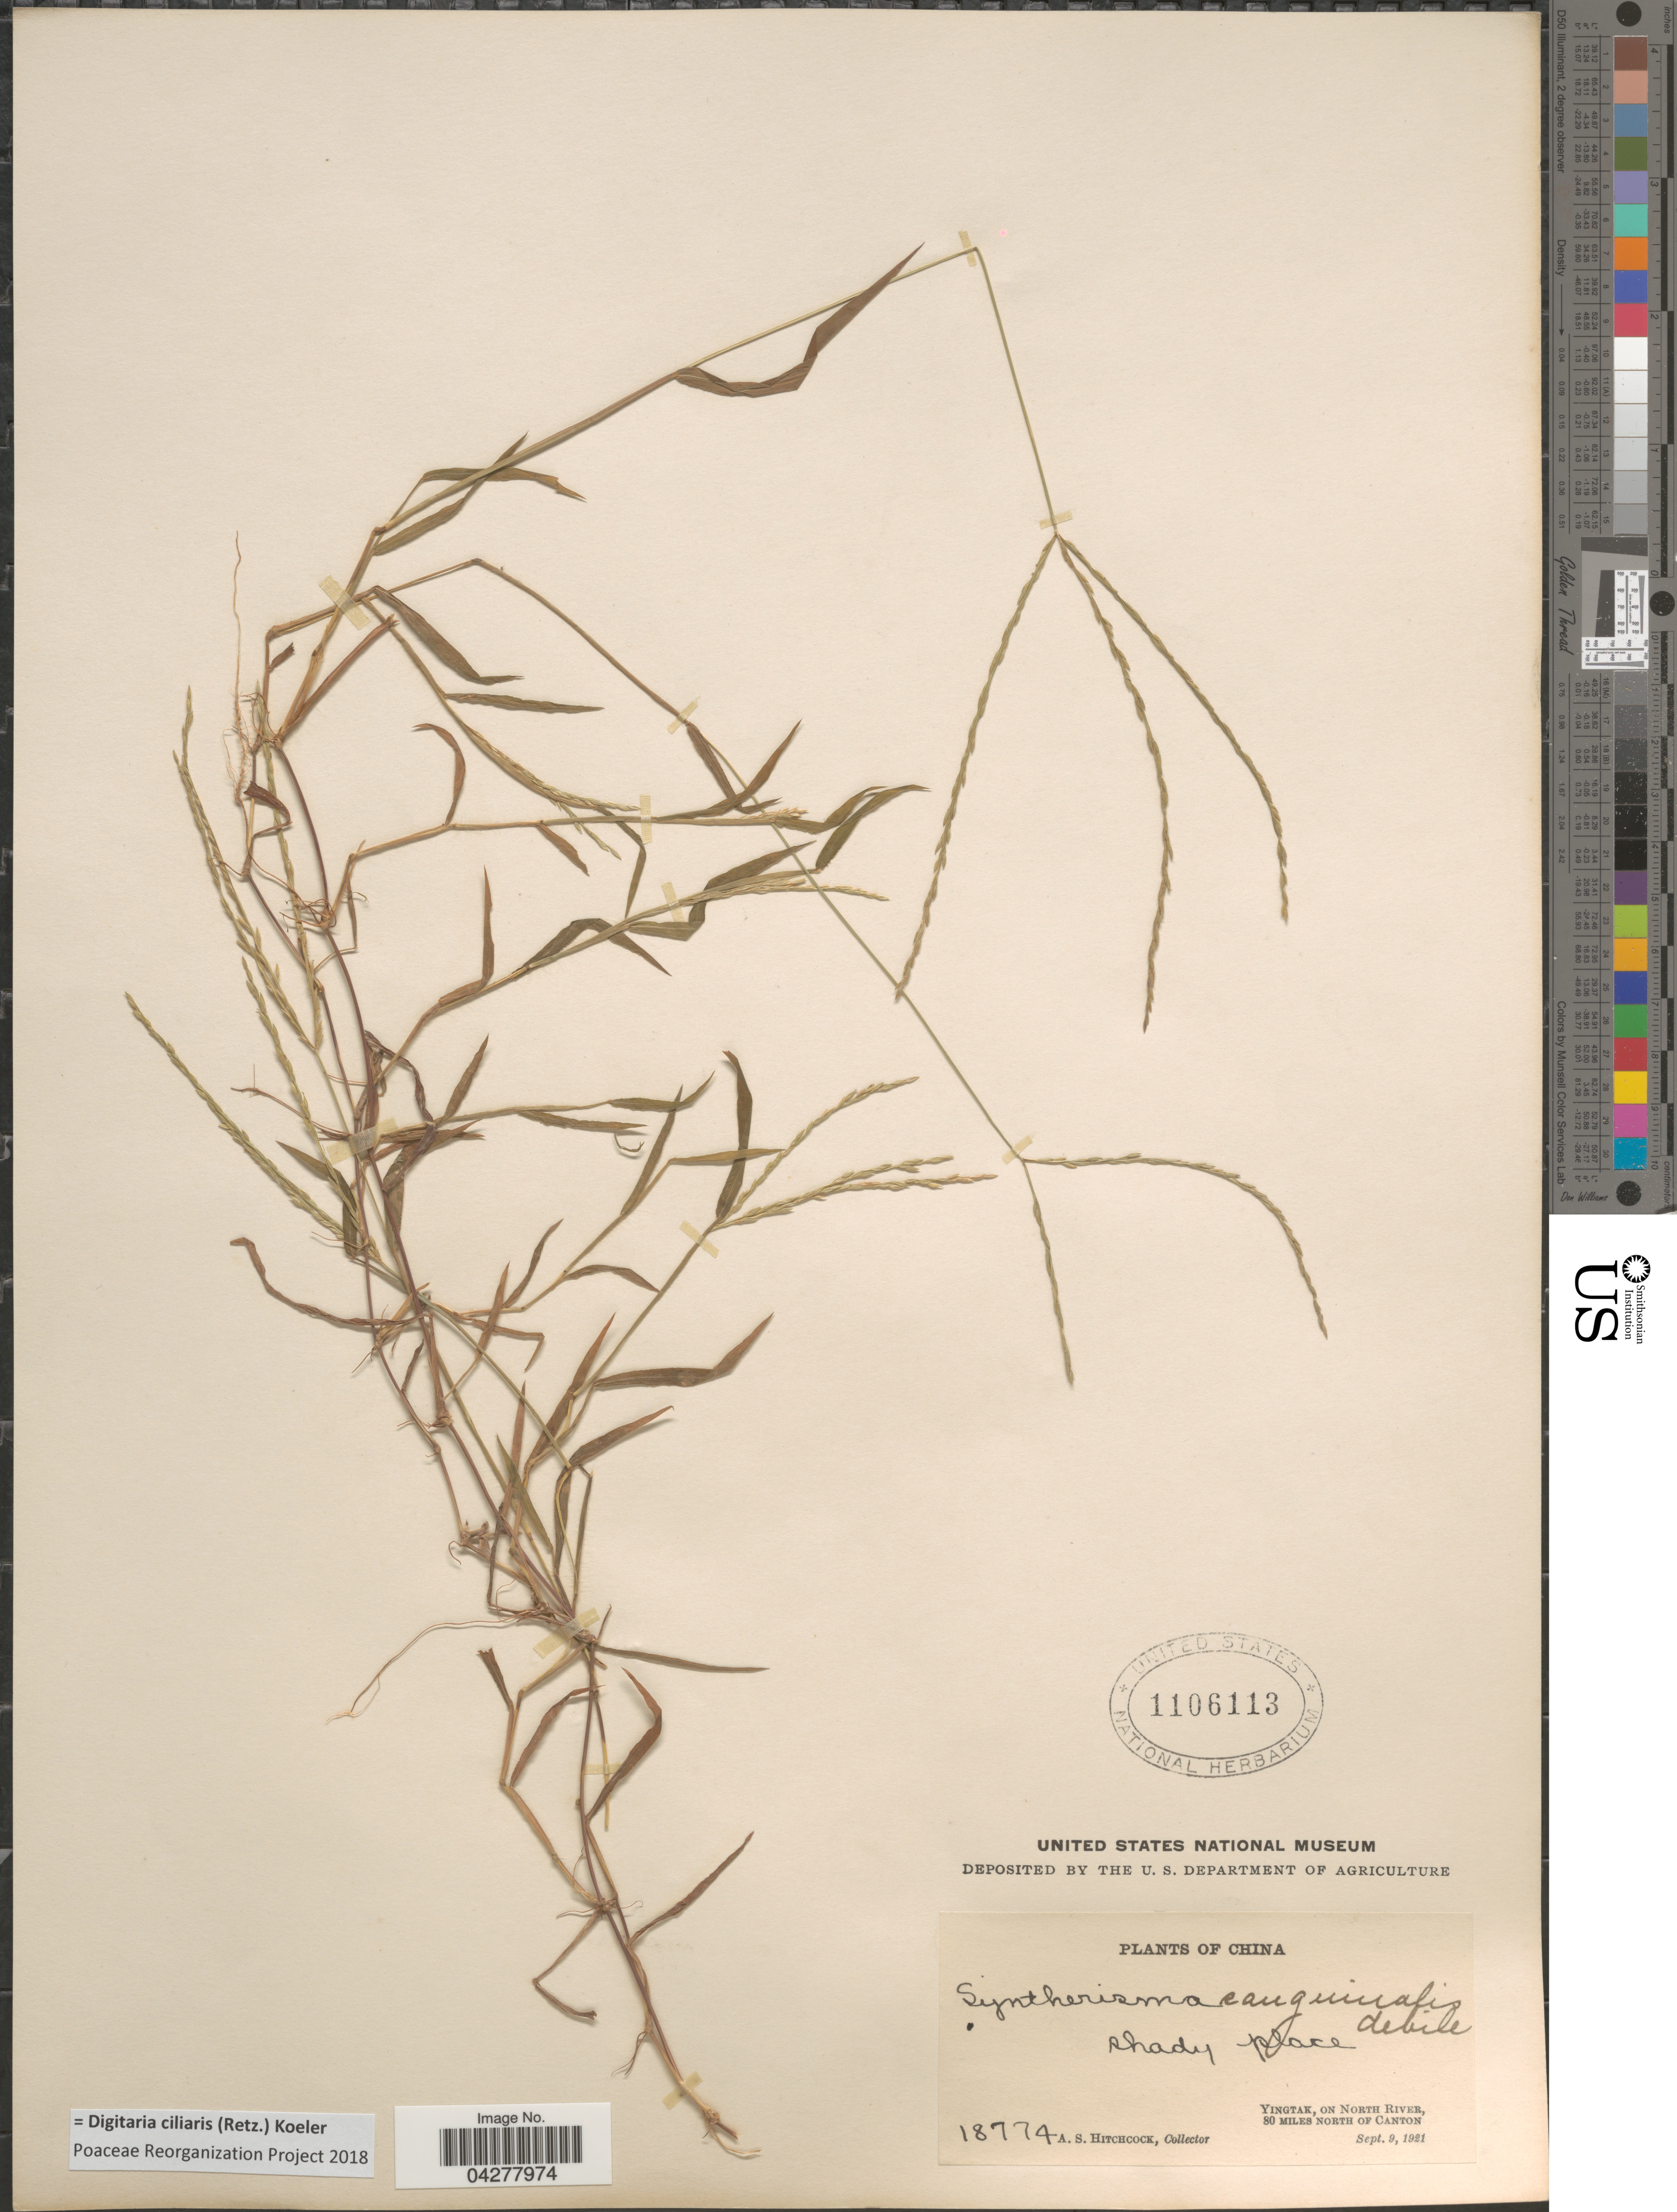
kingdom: Plantae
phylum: Tracheophyta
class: Liliopsida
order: Poales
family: Poaceae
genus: Digitaria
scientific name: Digitaria ciliaris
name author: (Retz.) Koeler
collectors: A. S. Hitchcock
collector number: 18774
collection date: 1921-09-09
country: China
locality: Shady place. Yingtak, on North River, 80 miles North of Canton.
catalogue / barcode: US 1106113